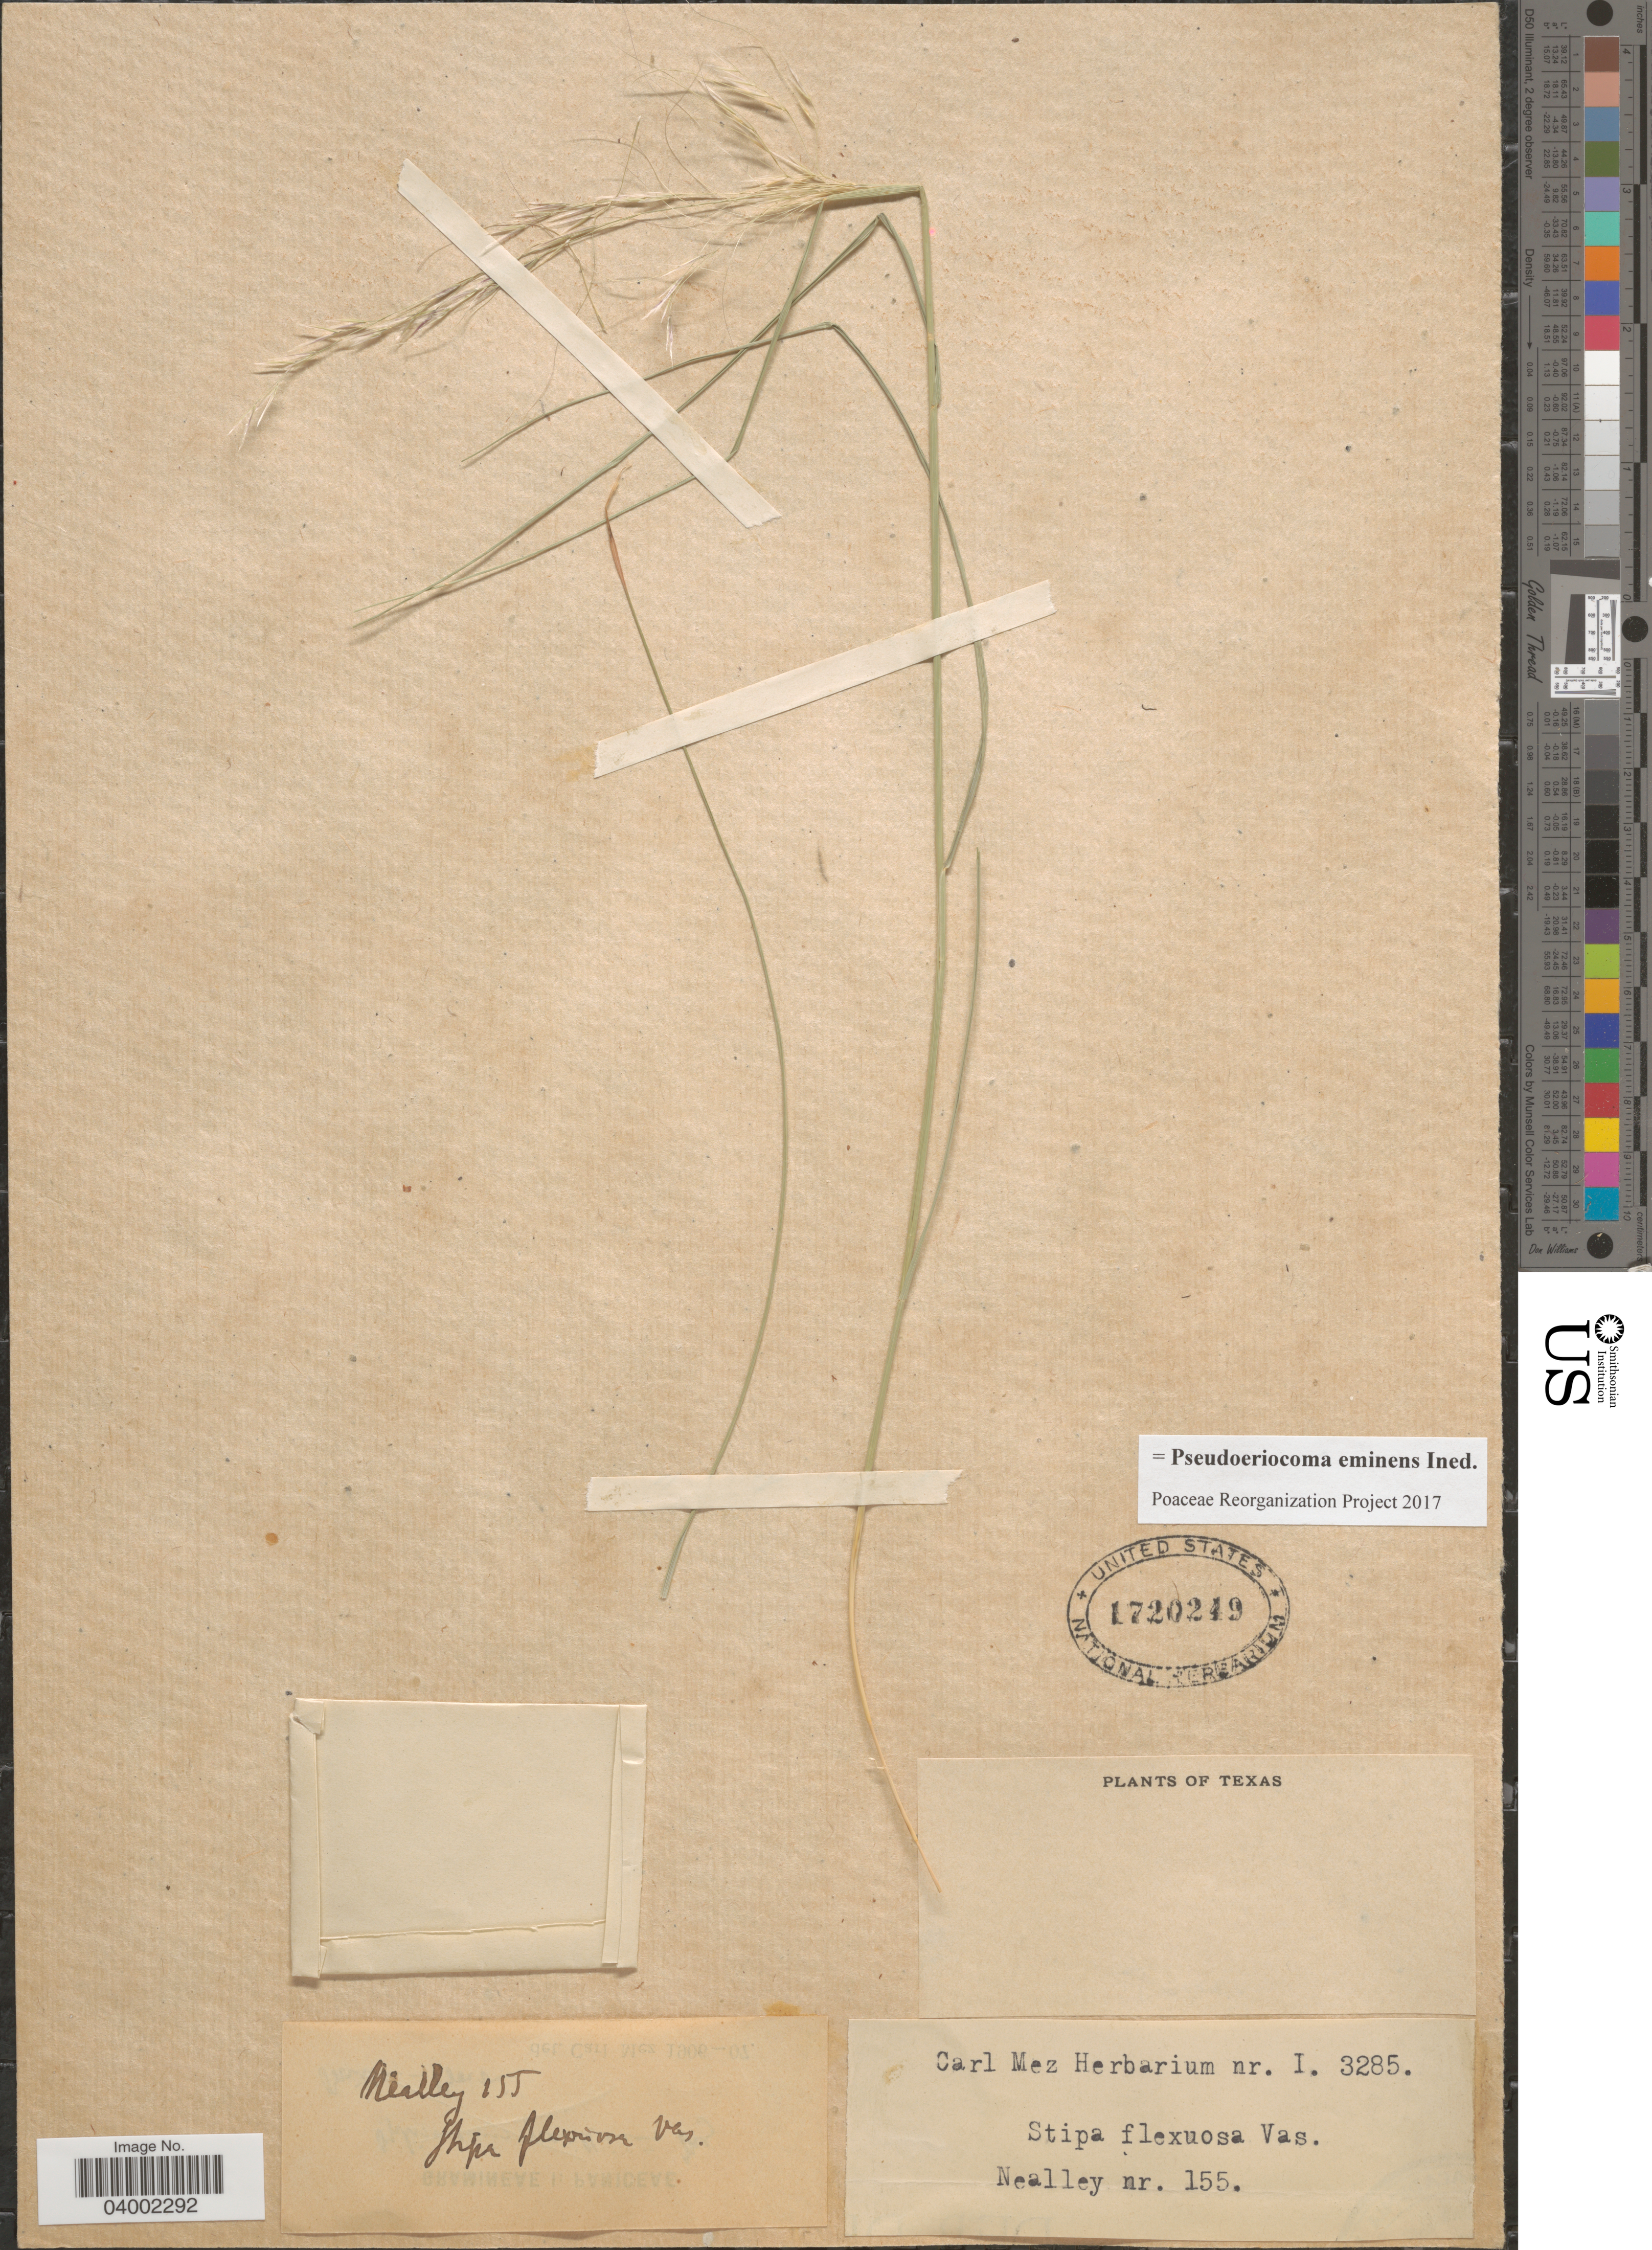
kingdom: Plantae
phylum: Tracheophyta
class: Liliopsida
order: Poales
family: Poaceae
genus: Pseudoeriocoma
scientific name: Pseudoeriocoma eminens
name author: (Cav.) Romasch.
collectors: Nealley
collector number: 155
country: United States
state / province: Texas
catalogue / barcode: US 1720249